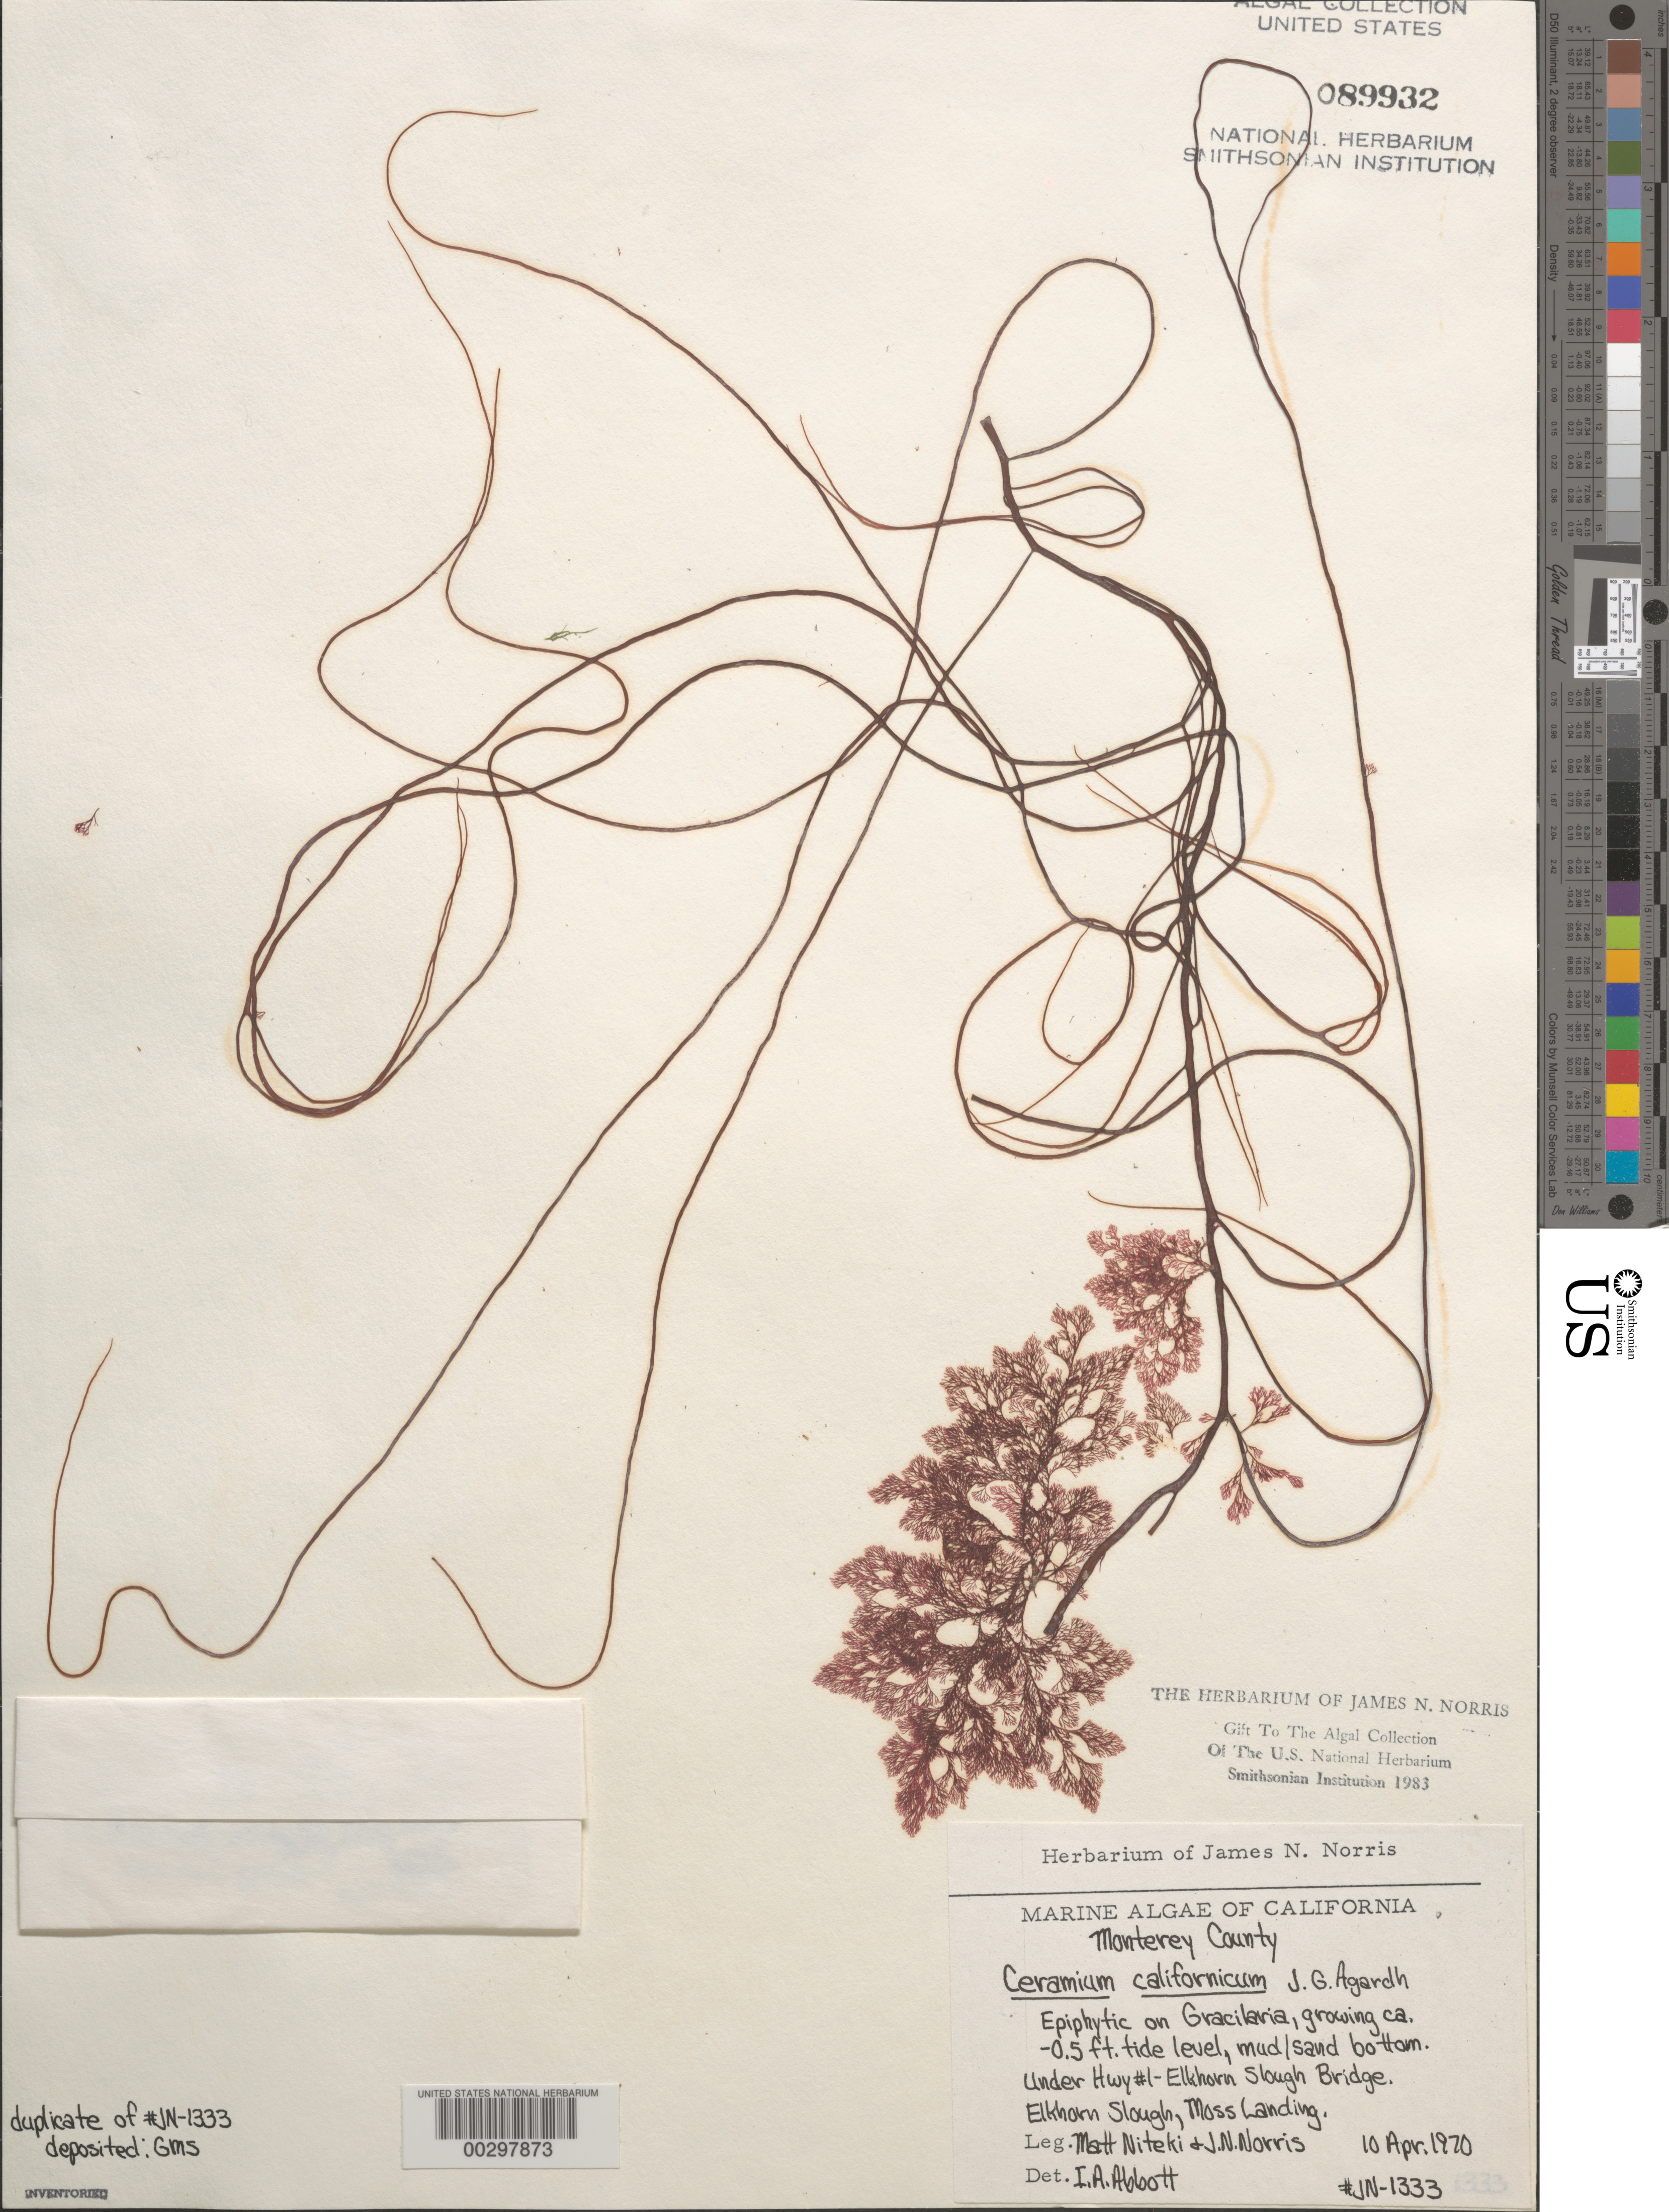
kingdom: Plantae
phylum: Rhodophyta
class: Florideophyceae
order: Ceramiales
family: Ceramiaceae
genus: Ceramium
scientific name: Ceramium californicum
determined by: Abbott, Isabella A.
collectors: M. Nitecki & J. N. Norris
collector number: JN-1333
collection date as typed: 10 Apr 1970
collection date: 1970-04-10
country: United States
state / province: California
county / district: Monterey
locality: Elkhorn Slough Bridge, Elkhorn Slough, Moss Landing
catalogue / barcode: US 89932